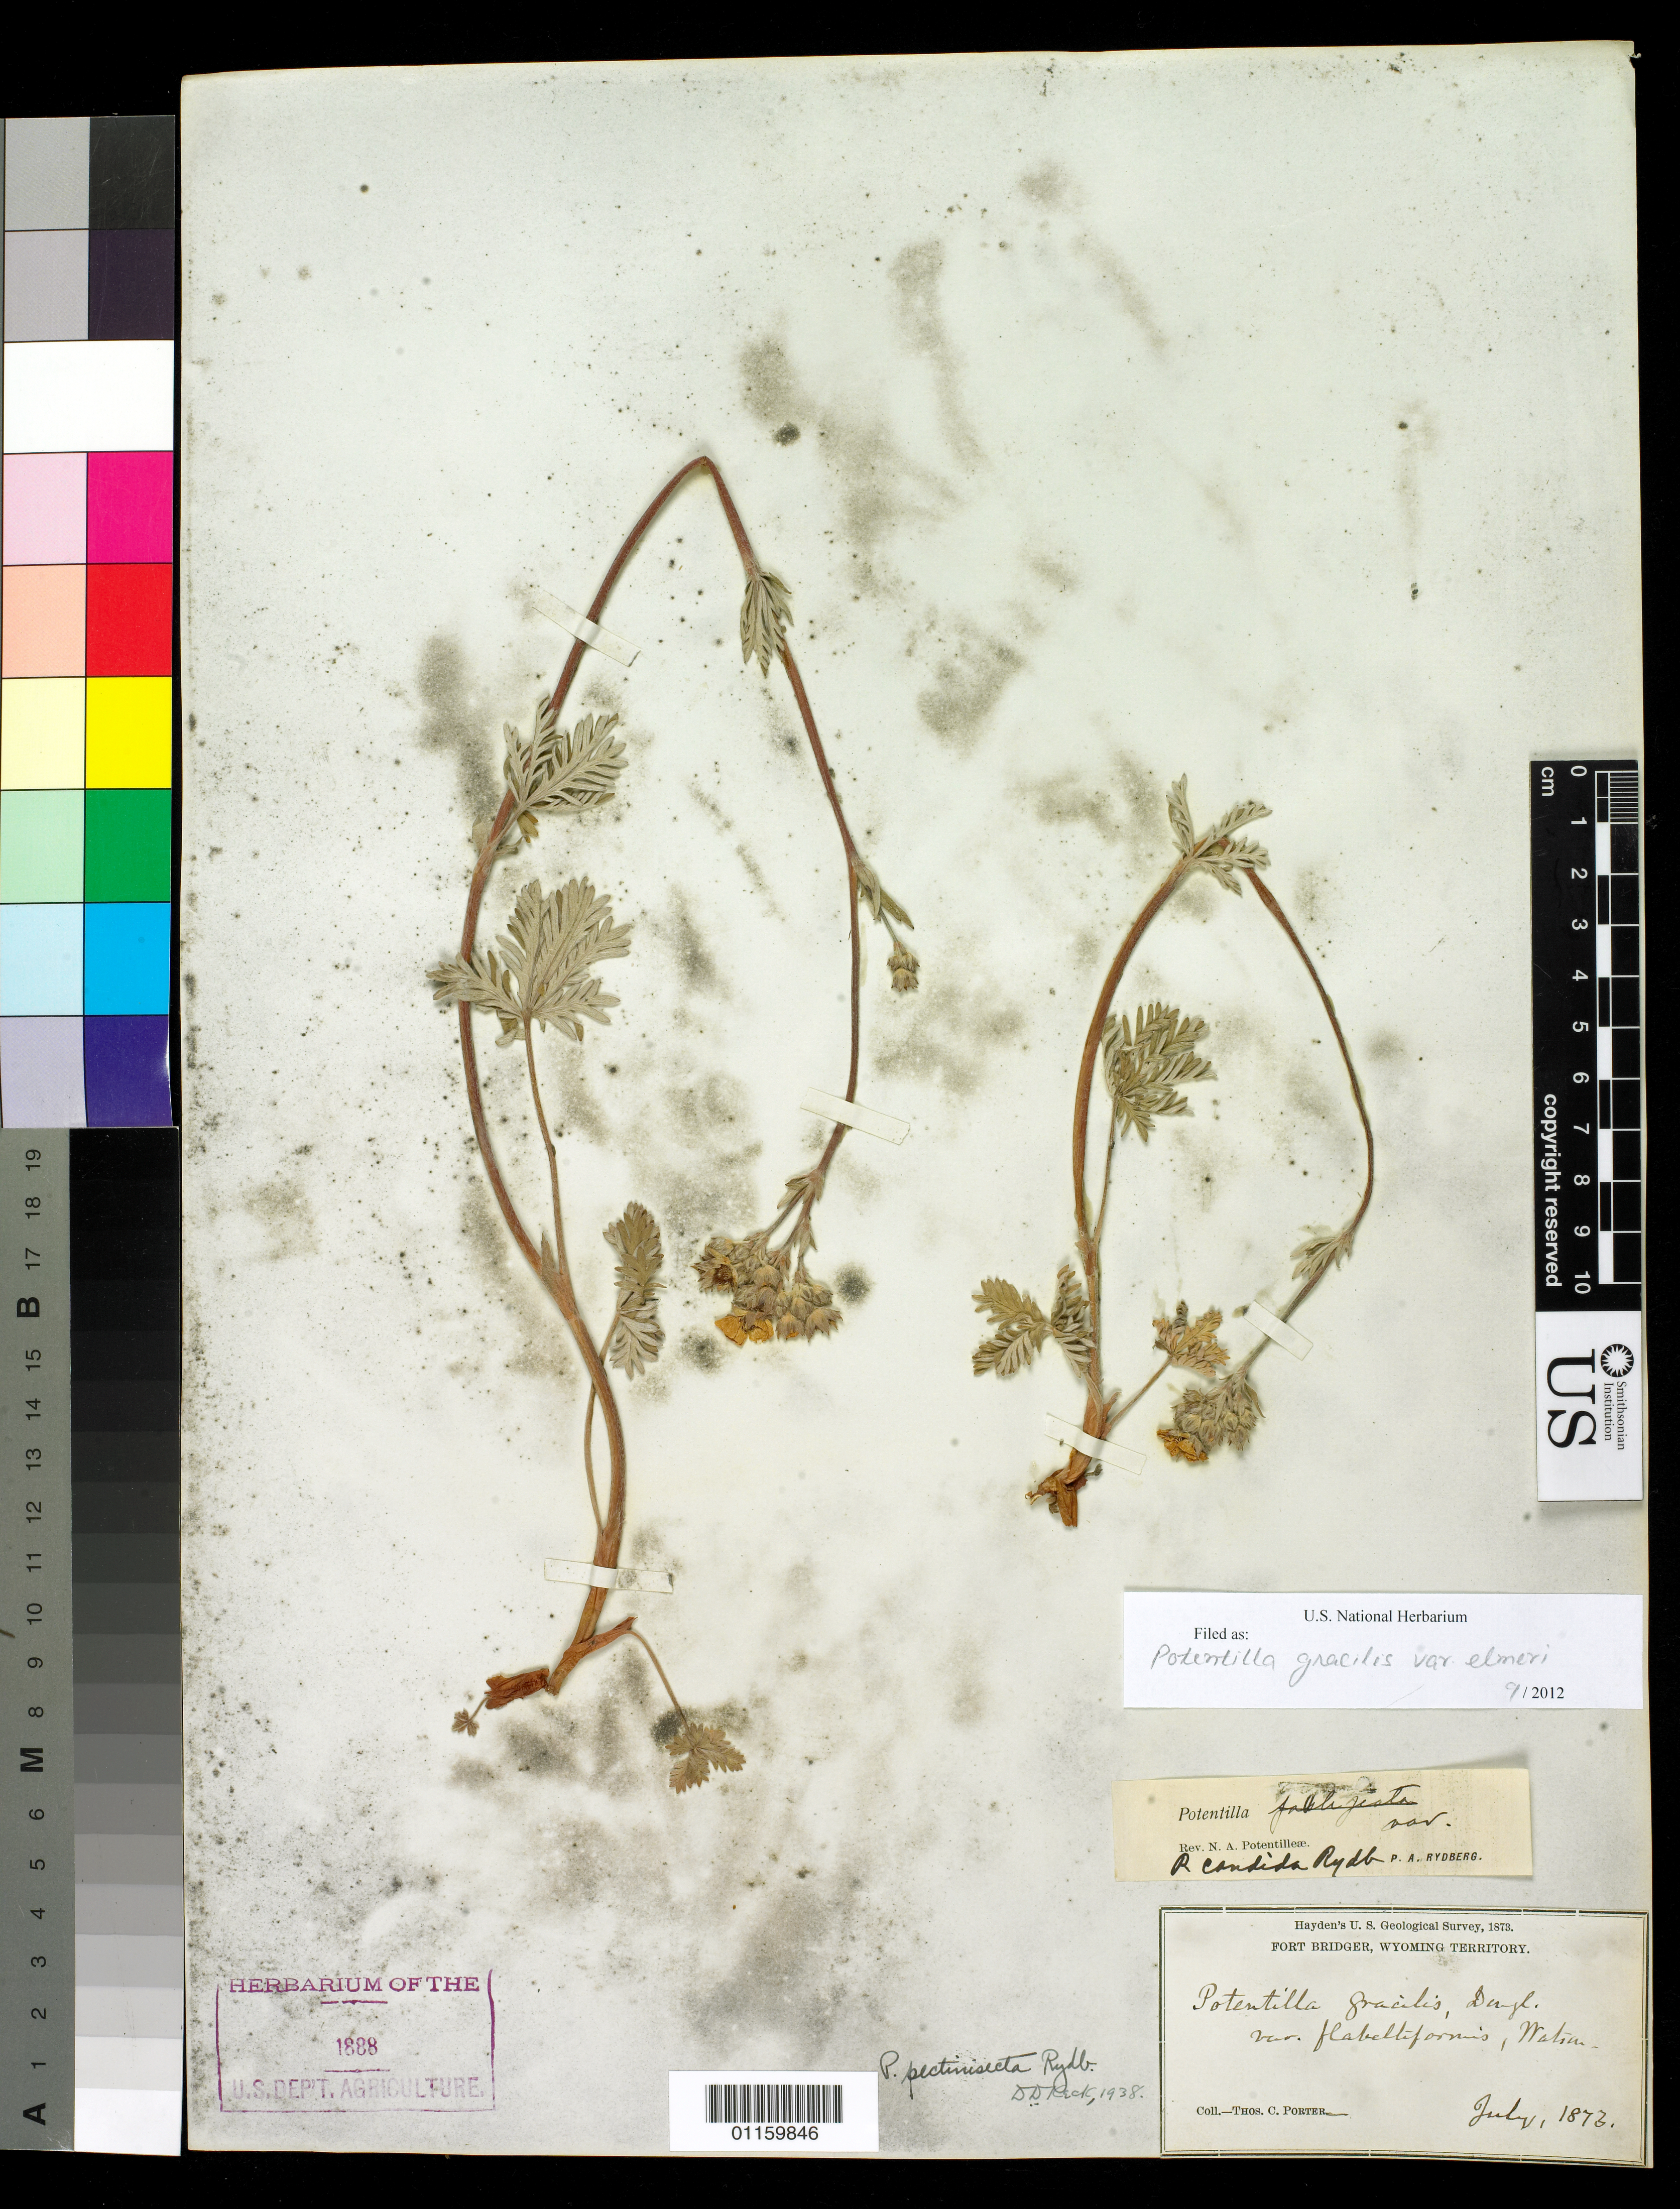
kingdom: Plantae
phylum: Tracheophyta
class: Magnoliopsida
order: Rosales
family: Rosaceae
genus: Potentilla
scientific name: Potentilla gracilis var. elmeri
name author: (Rydb.) Jeps.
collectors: T. C. Porter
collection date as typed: Jul 1873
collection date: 1873-07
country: United States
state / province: Wyoming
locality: Fort Bridger